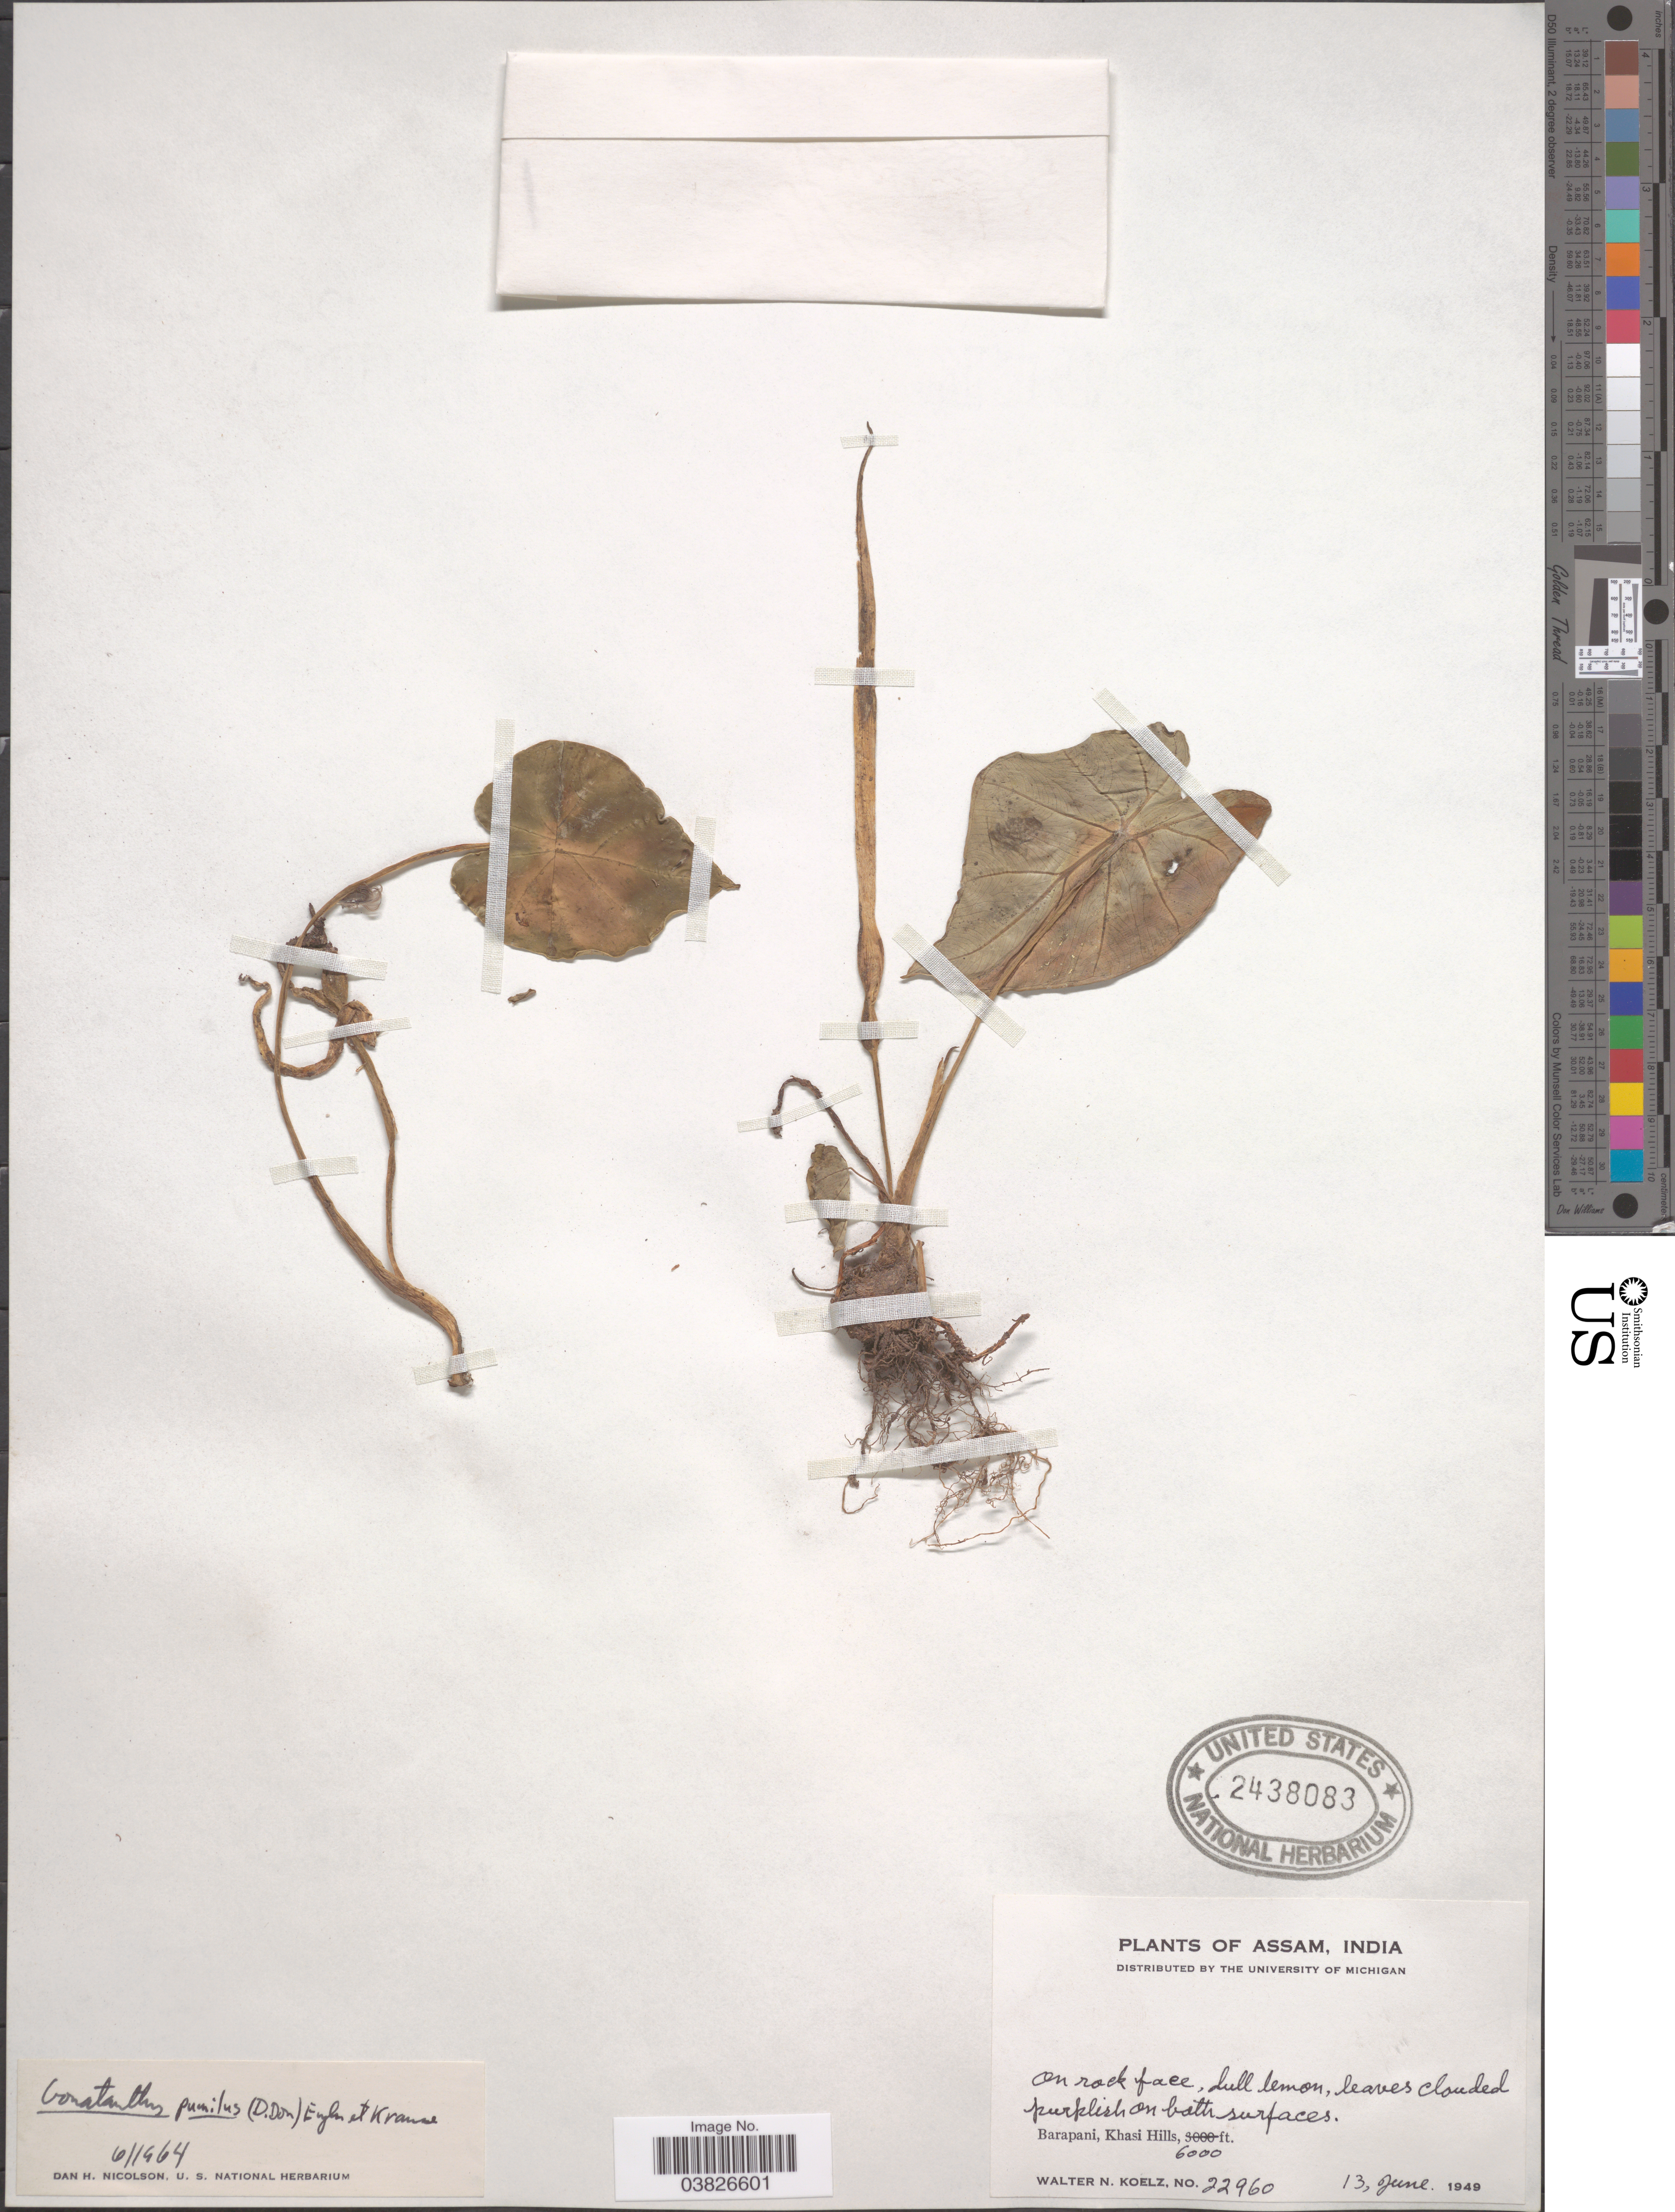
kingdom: Plantae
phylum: Tracheophyta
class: Liliopsida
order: Alismatales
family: Araceae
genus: Remusatia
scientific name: Remusatia pumila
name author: (D. Don) H. Li & A. Hay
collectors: W. N. Koelz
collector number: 22960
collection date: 1949-06-13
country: India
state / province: Meghalaya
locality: Barapani, Khasi Hills.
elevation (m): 1829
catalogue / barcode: US 2438083